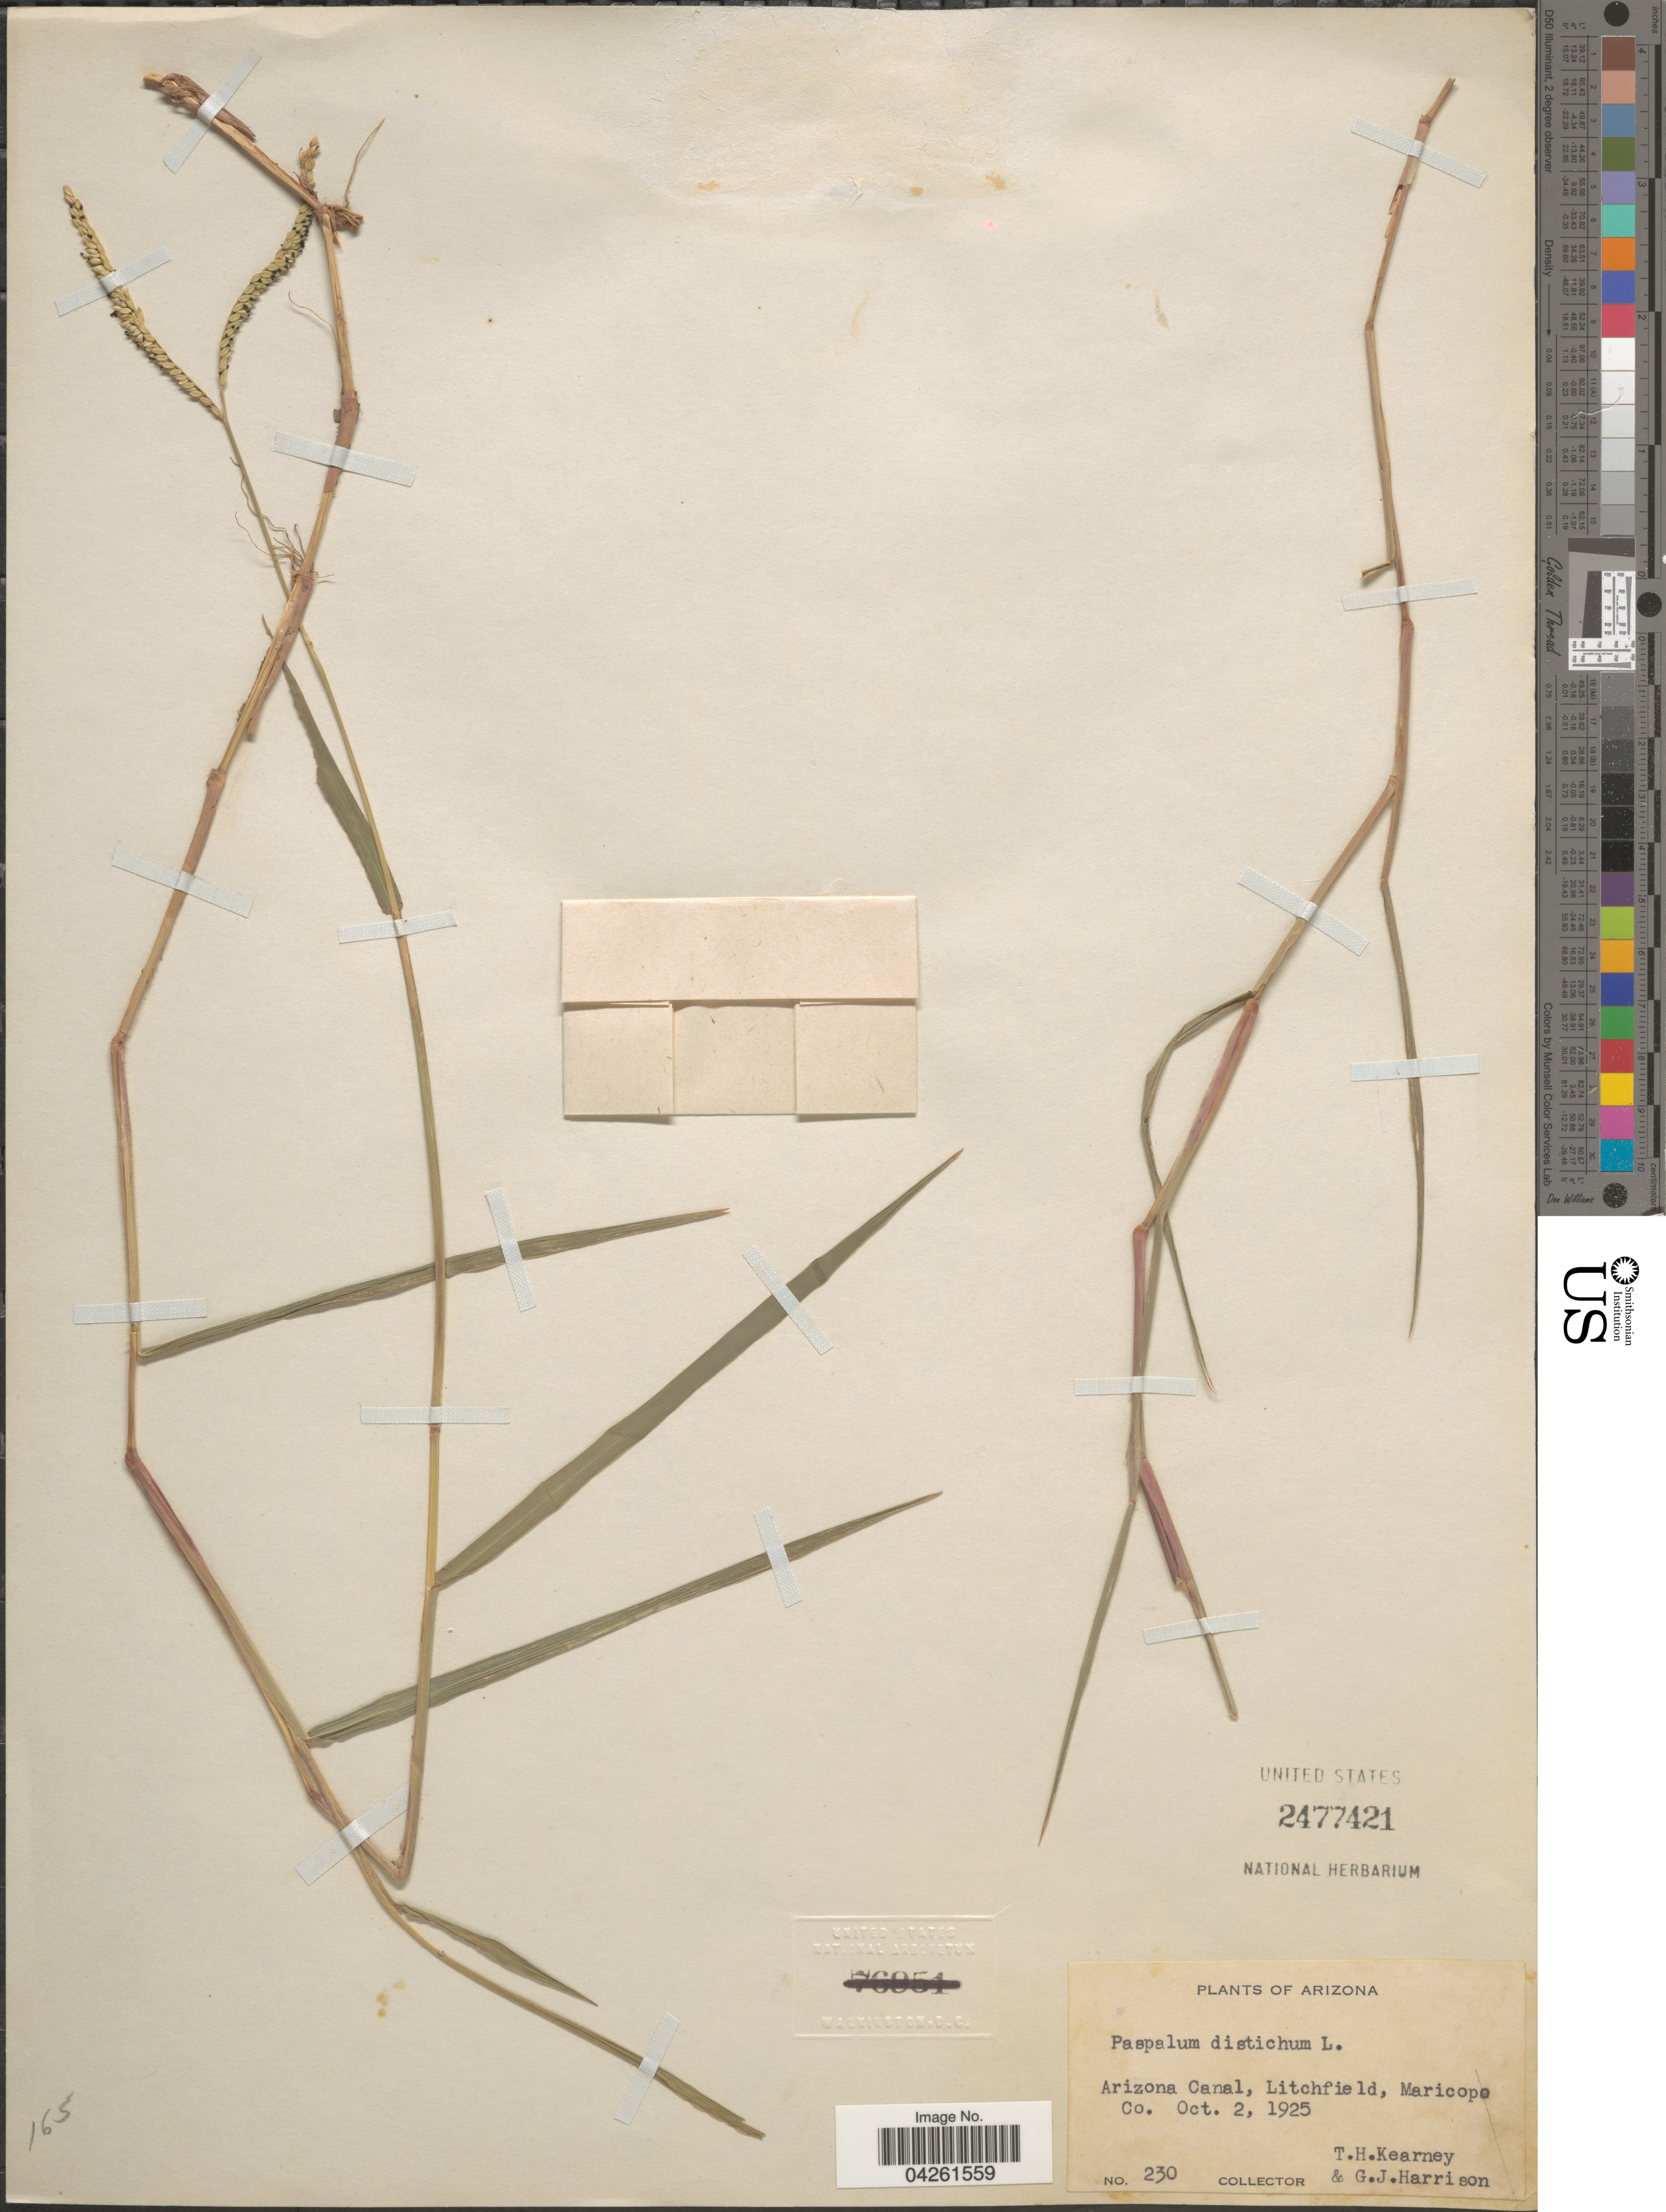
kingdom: Plantae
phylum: Tracheophyta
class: Liliopsida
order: Poales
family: Poaceae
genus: Paspalum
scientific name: Paspalum distichum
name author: L.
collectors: T. H. Kearney & G. J. Harrison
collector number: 230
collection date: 1925-10-02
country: United States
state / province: Arizona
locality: Arizona Canal, Litchfield, Maricope Co.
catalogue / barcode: US 2477421